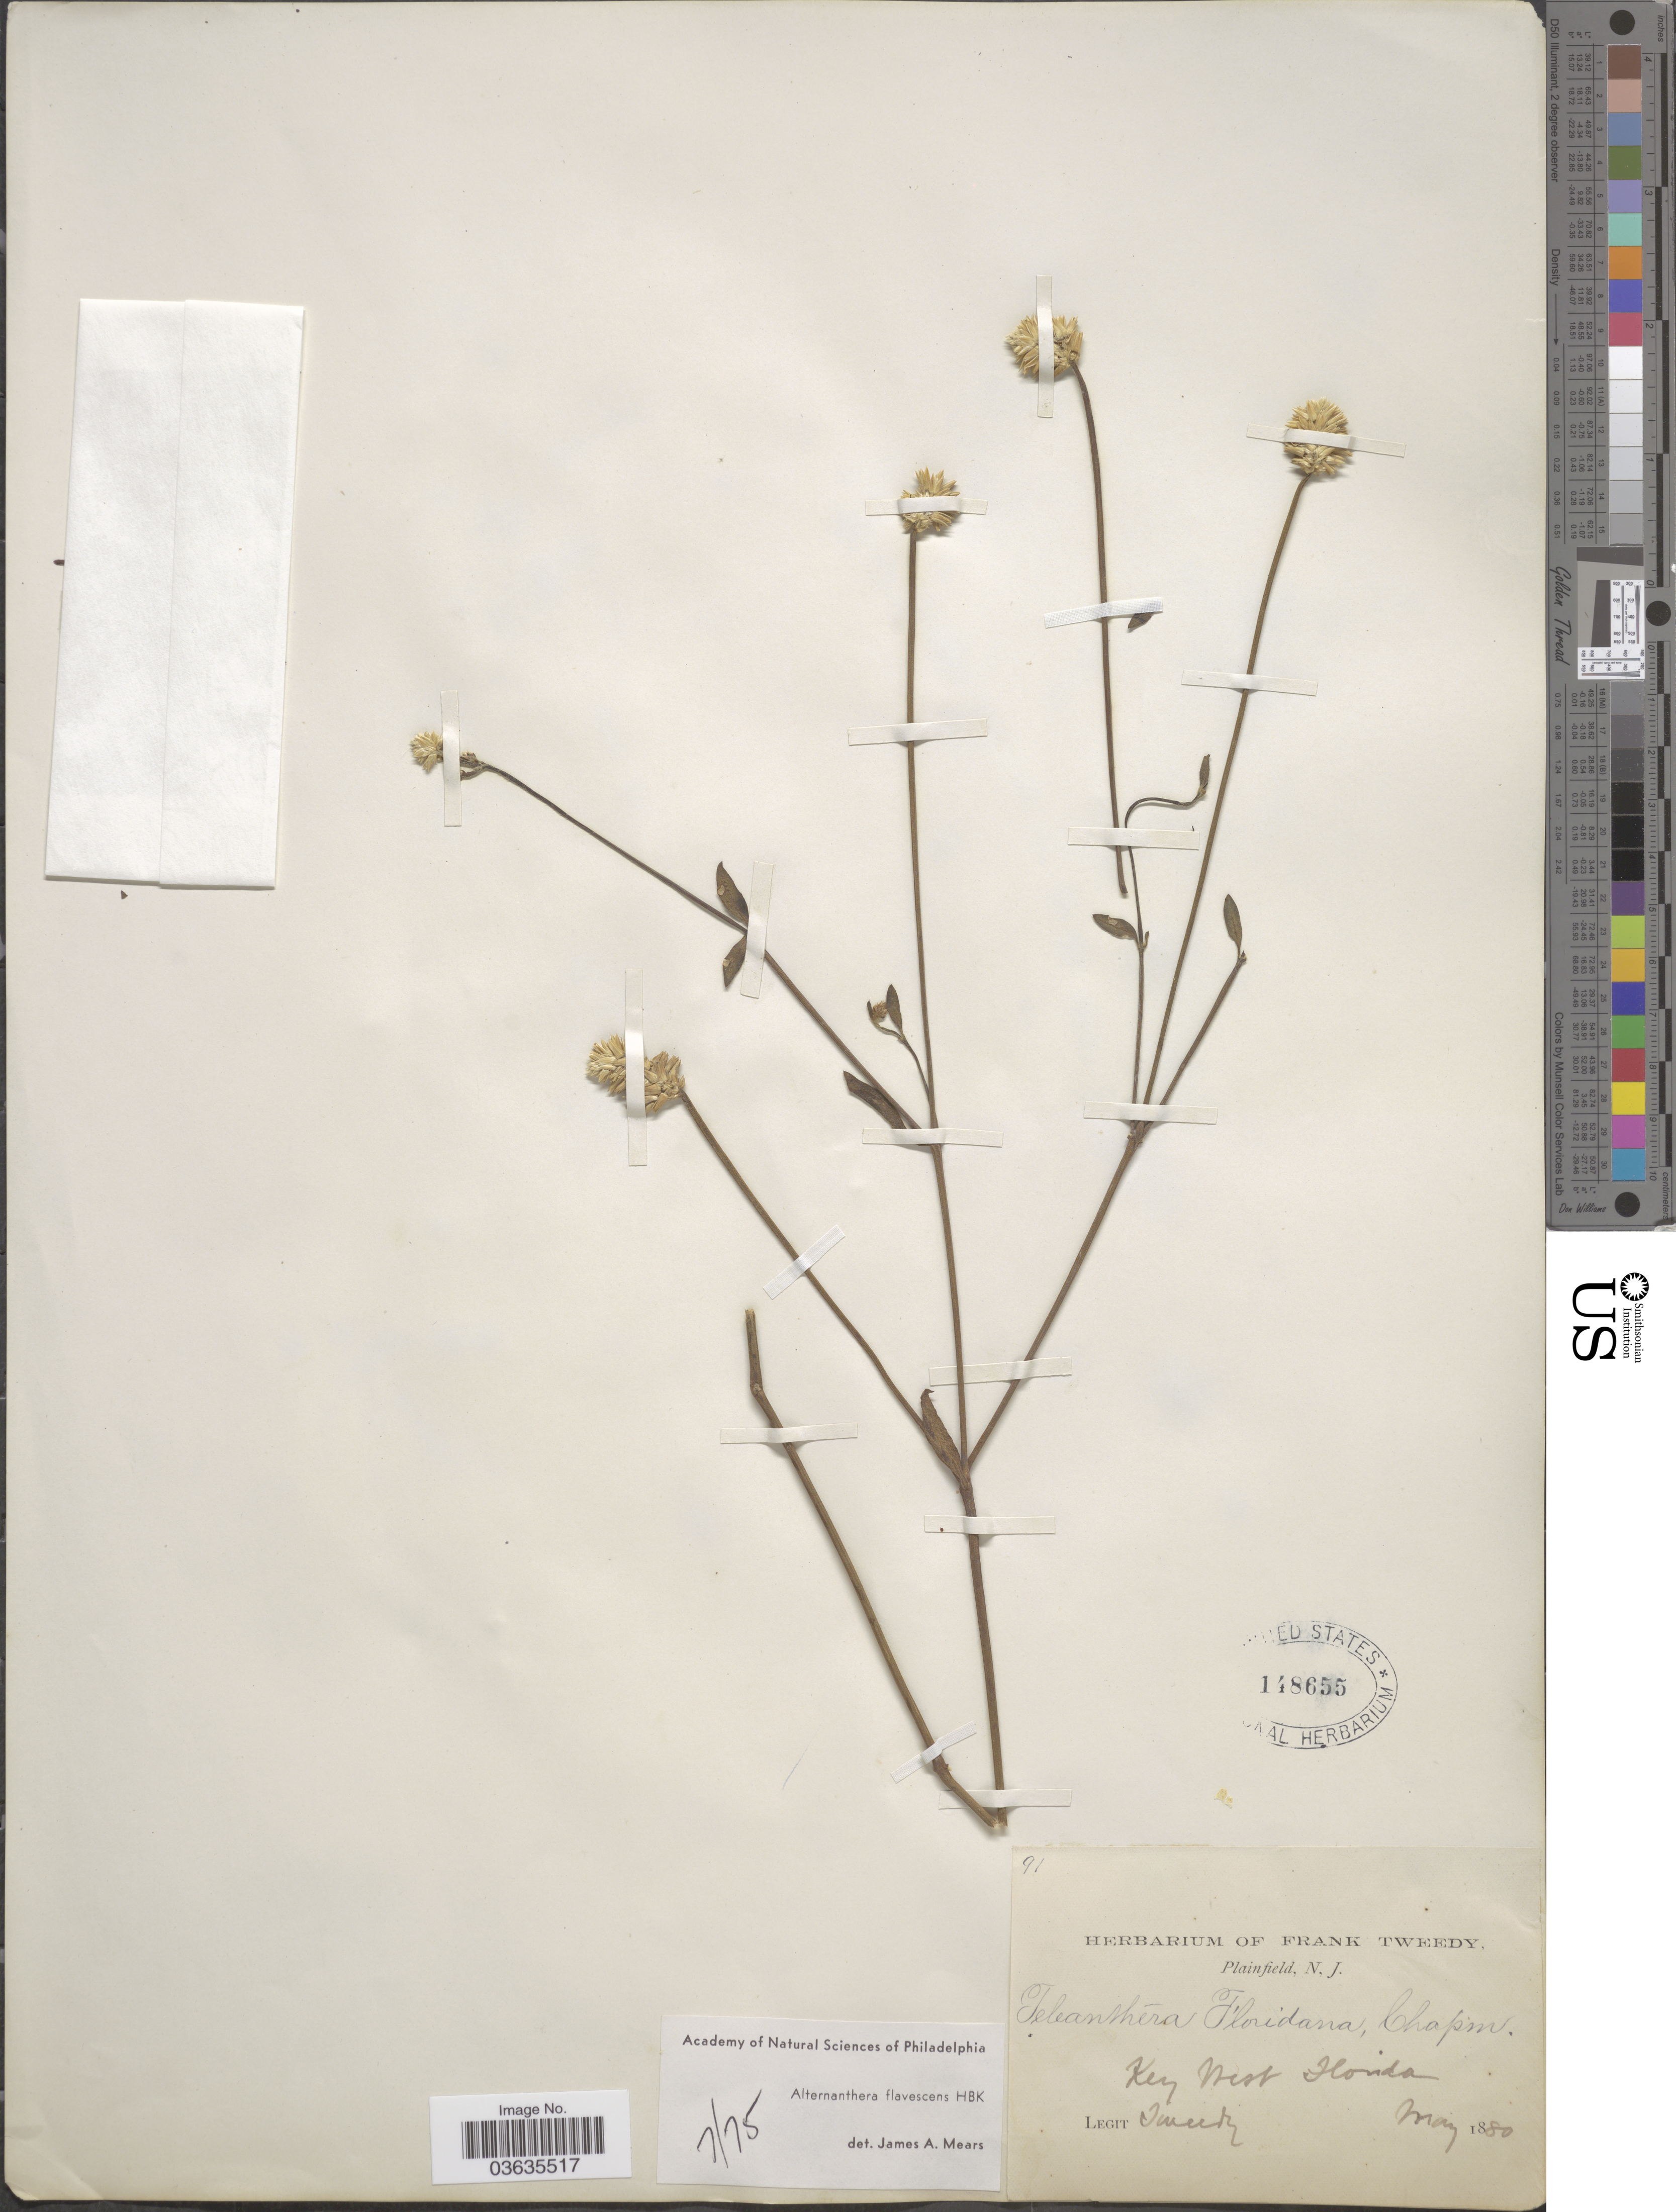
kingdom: Plantae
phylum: Tracheophyta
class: Magnoliopsida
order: Caryophyllales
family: Amaranthaceae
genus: Alternanthera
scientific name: Alternanthera flavescens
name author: Kunth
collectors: F. Tweedy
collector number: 91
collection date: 1880-05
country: United States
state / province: Florida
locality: Key West.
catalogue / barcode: US 148655